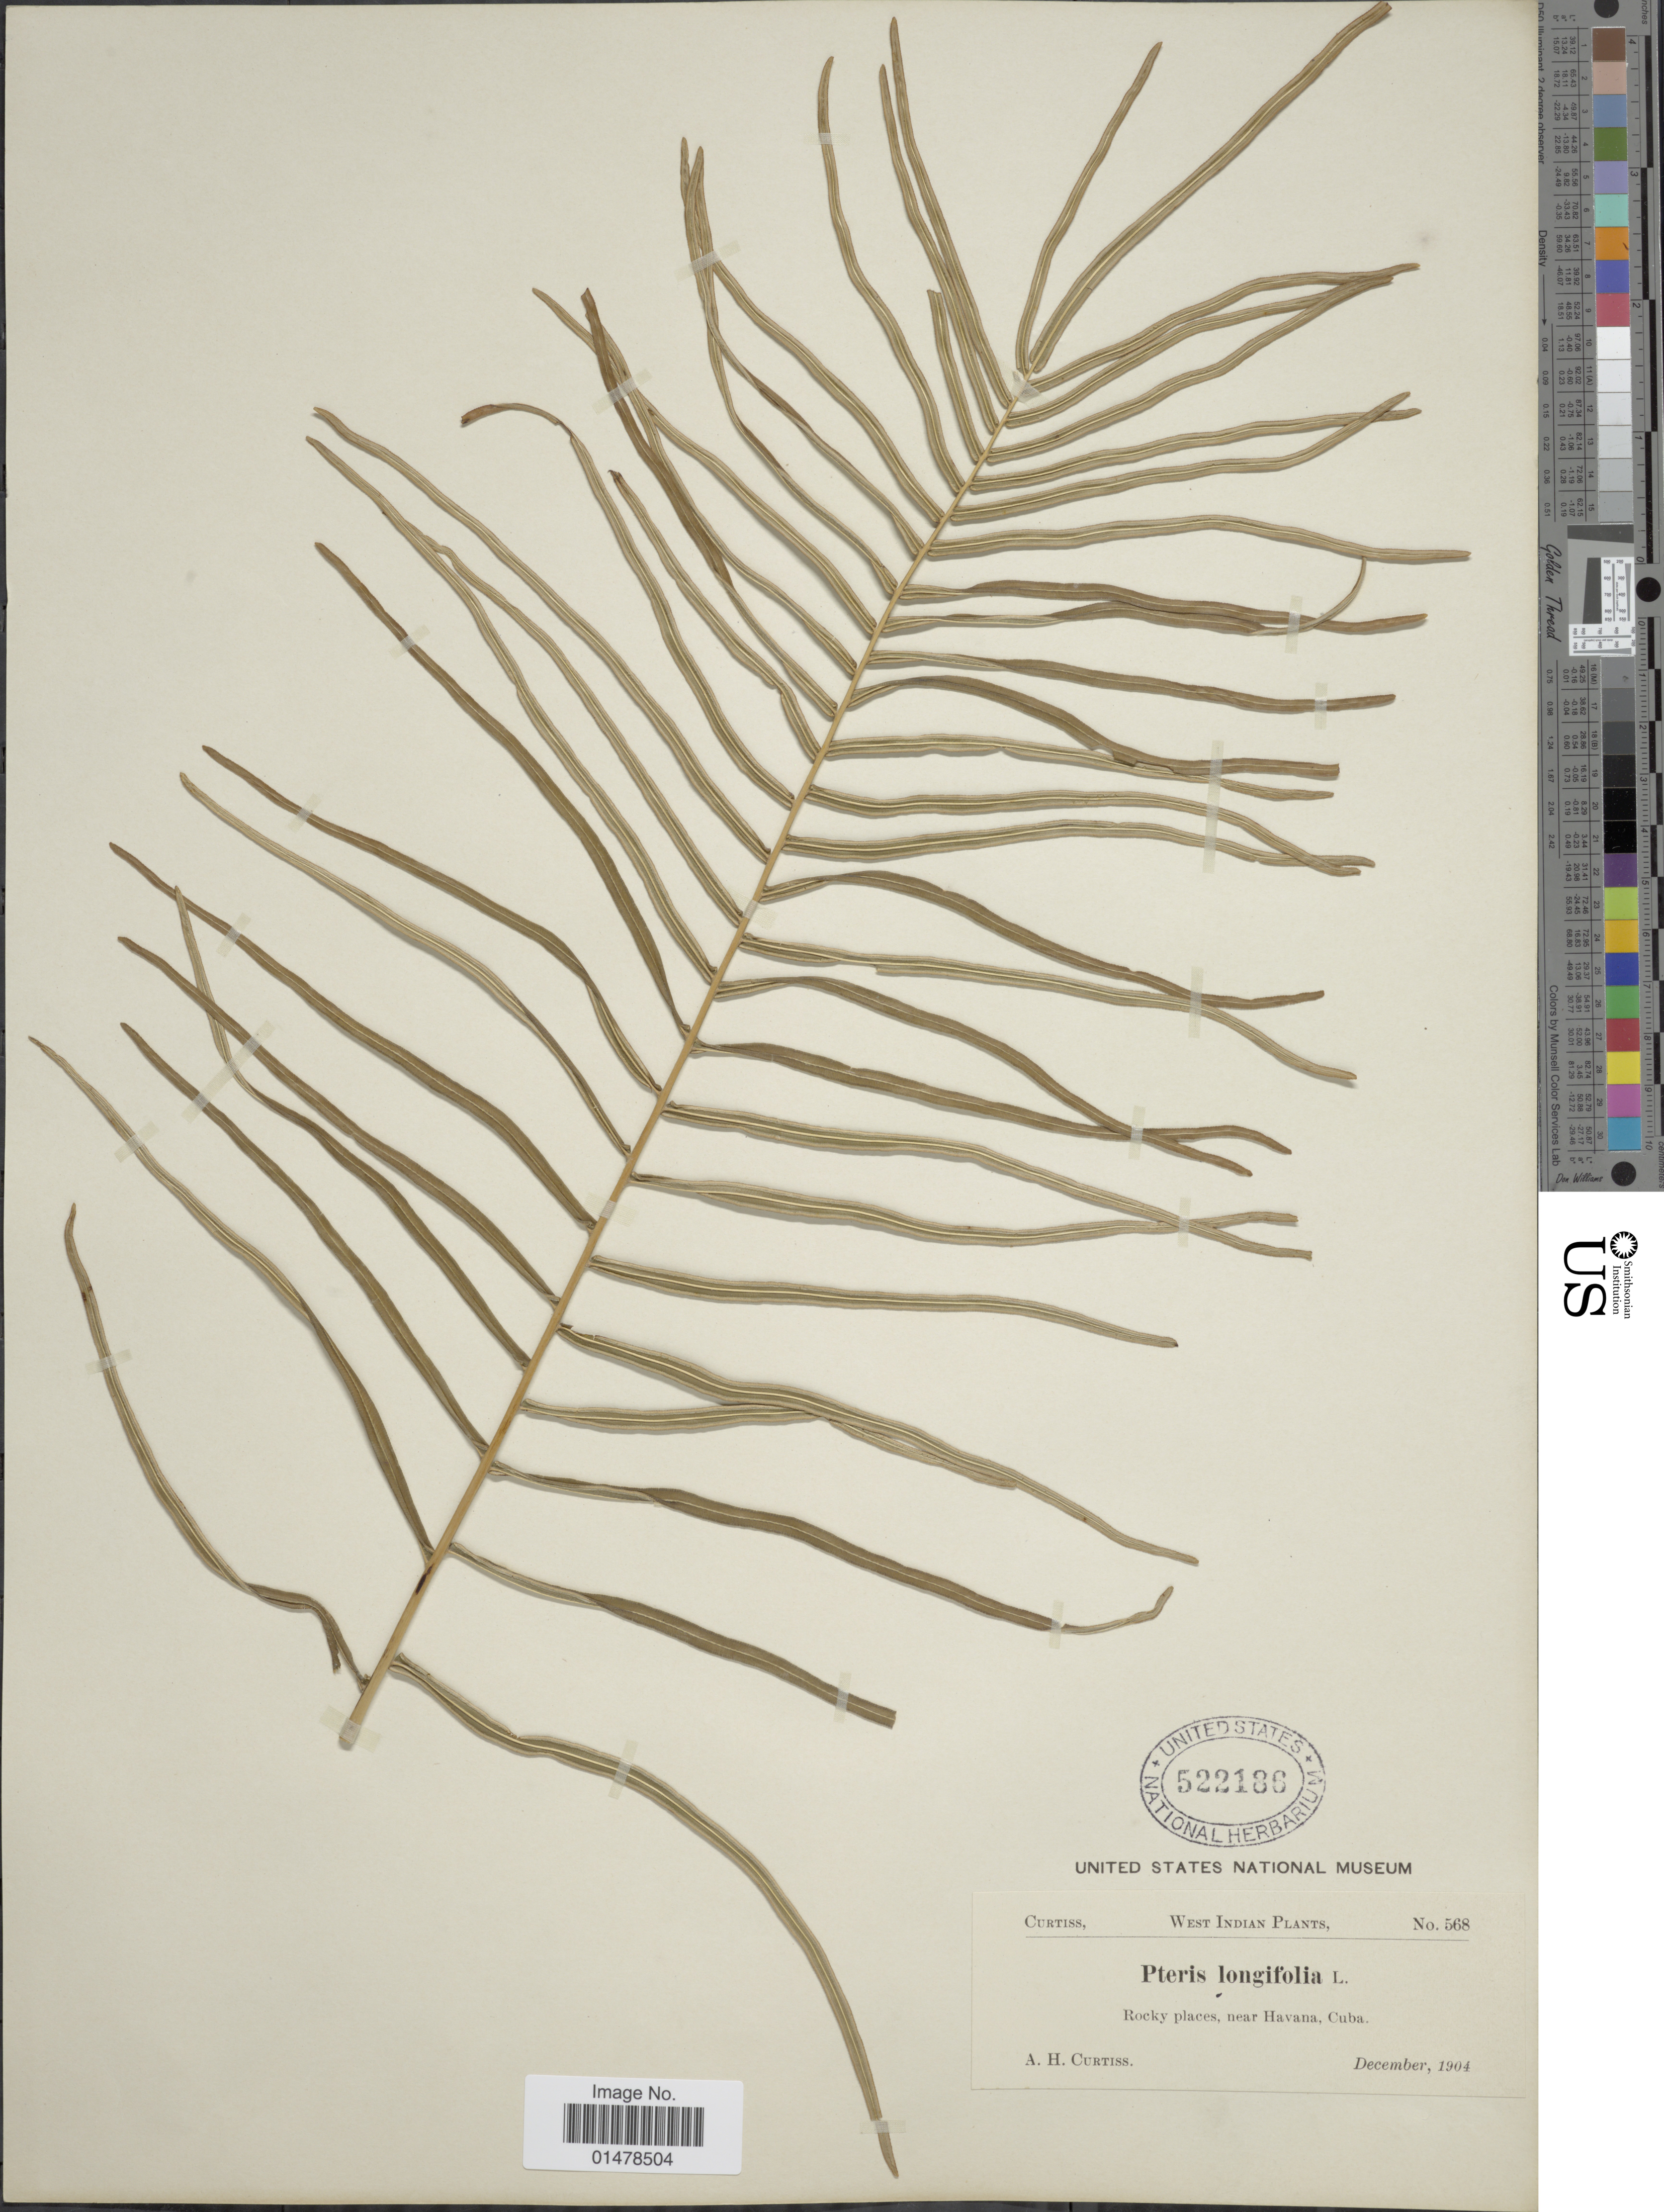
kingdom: Plantae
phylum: Tracheophyta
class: Polypodiopsida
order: Polypodiales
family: Pteridaceae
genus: Pteris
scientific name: Pteris bahamenis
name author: (J. Agardh) Fée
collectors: A. H. Curtiss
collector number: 568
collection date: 1904-12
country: Cuba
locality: West Indian, Rocky places, near Havana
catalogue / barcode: US 522186